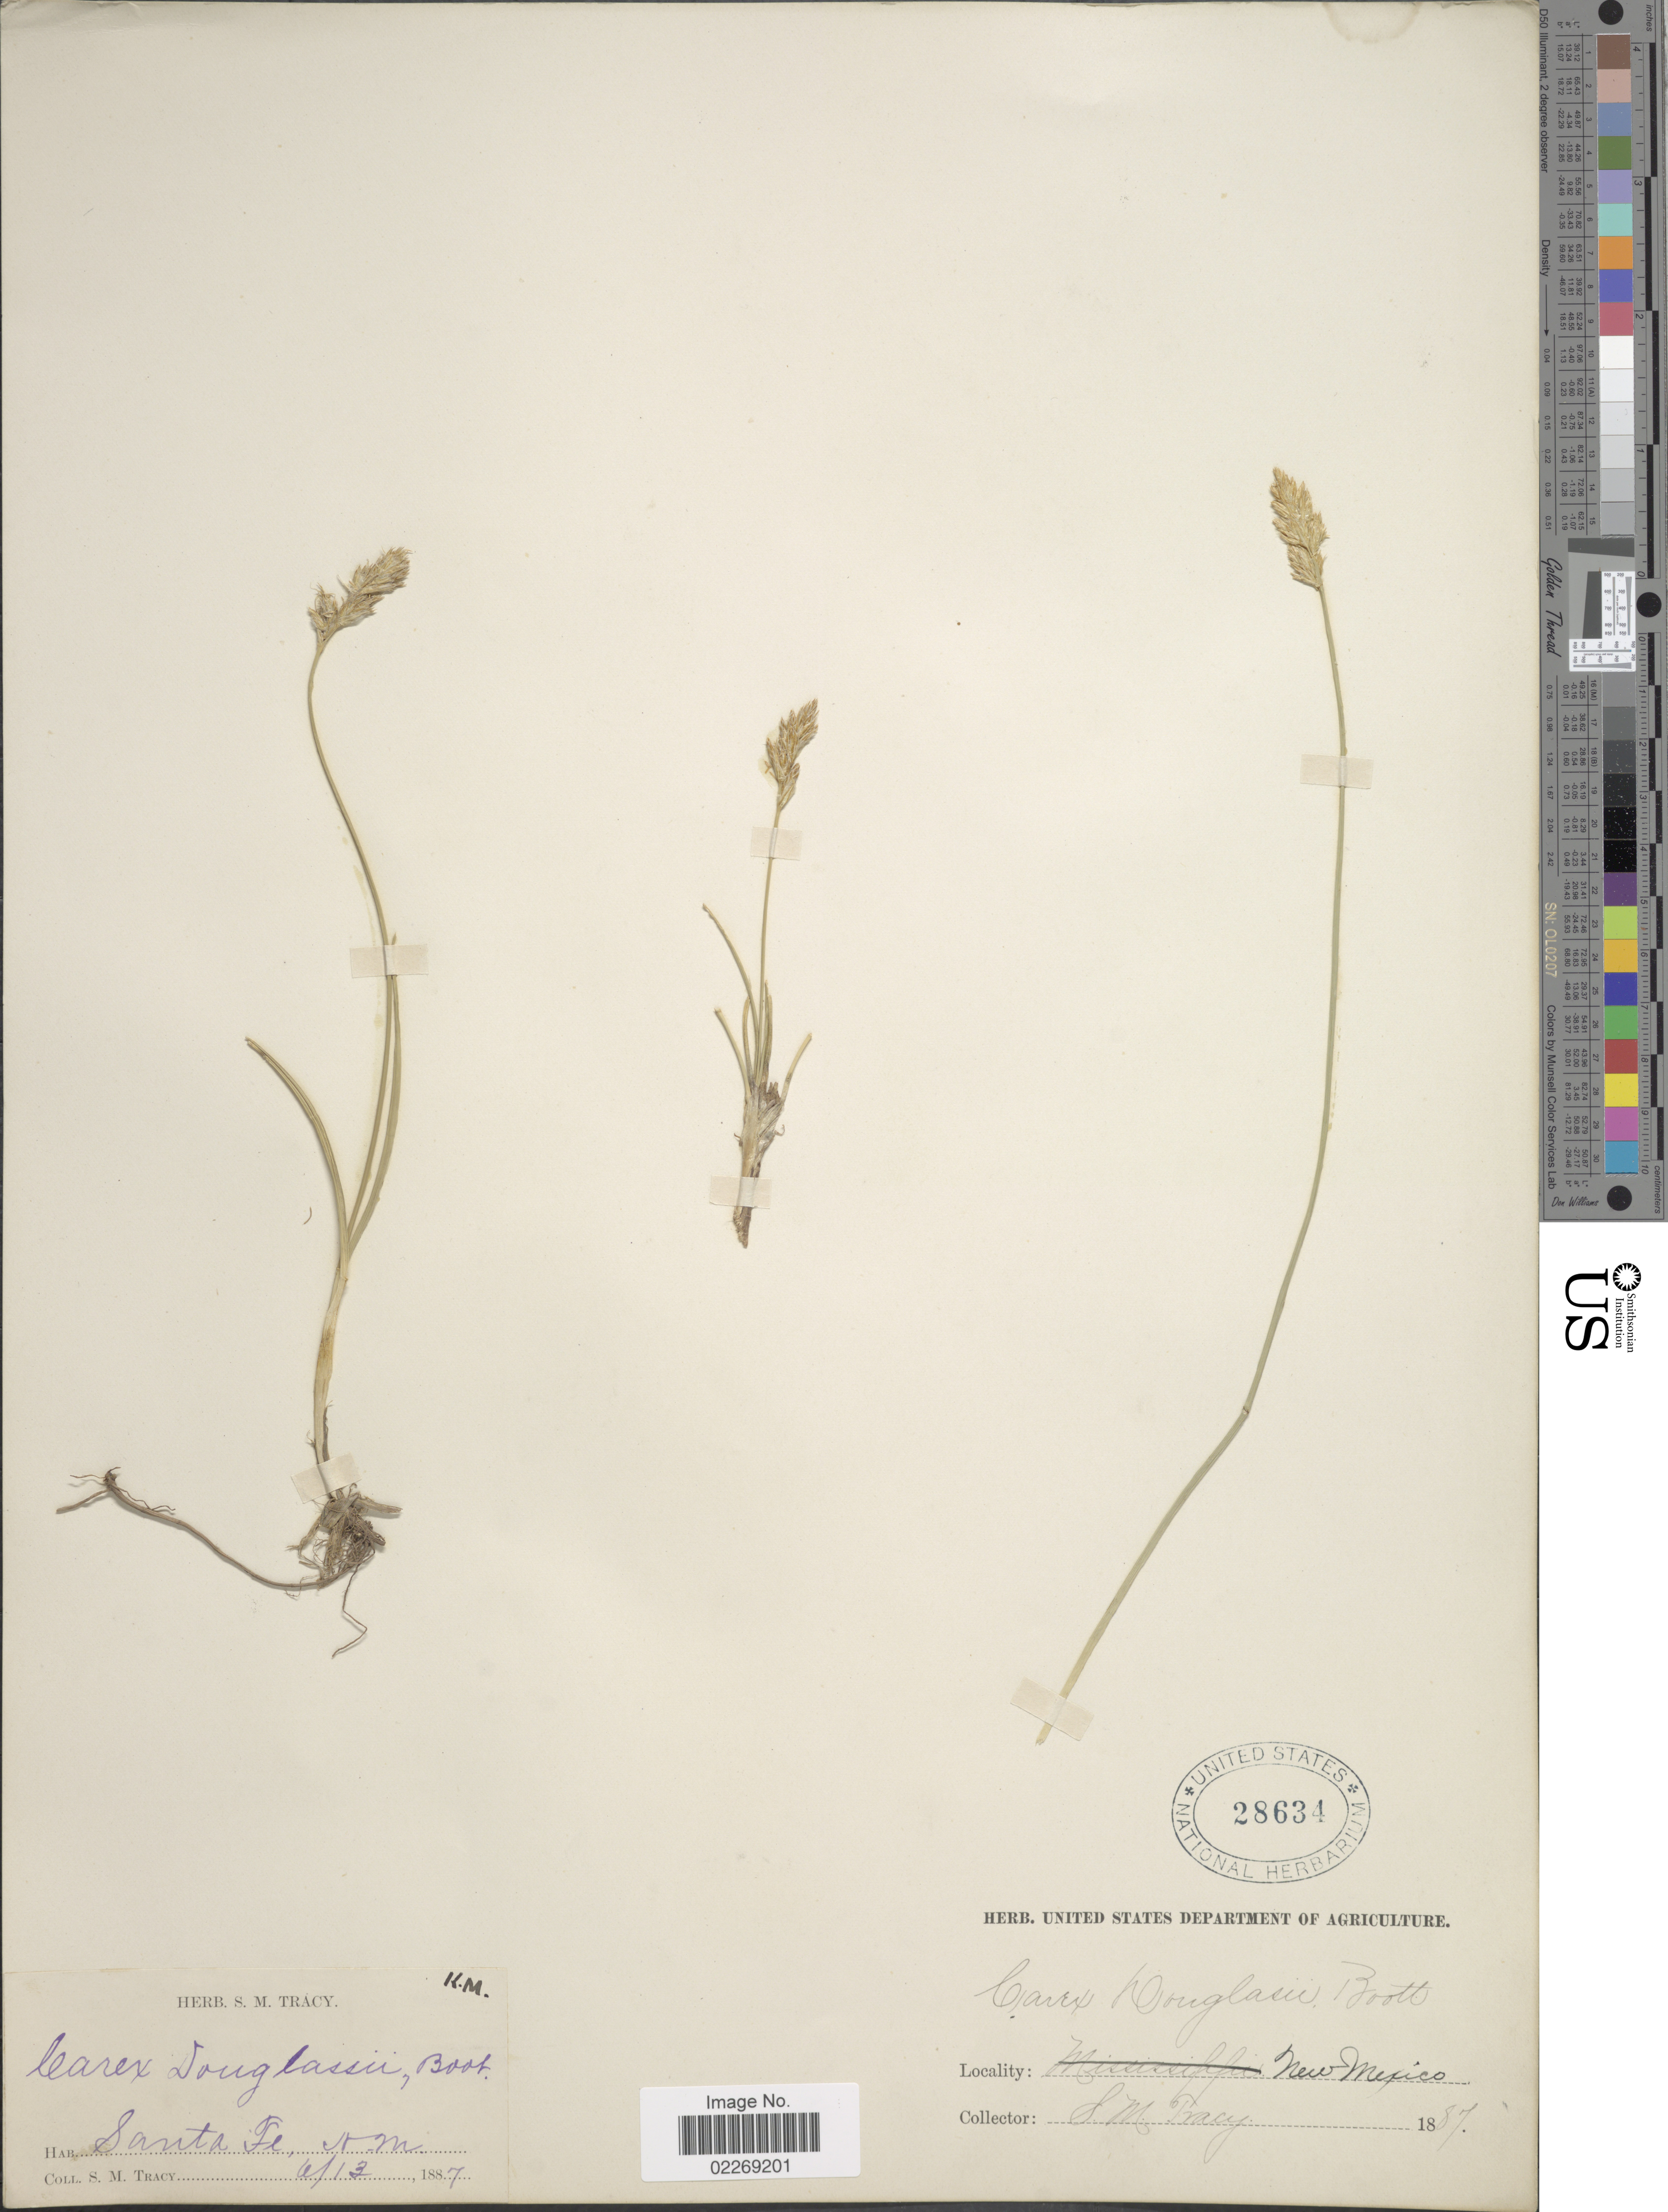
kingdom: Plantae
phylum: Tracheophyta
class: Liliopsida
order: Poales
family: Cyperaceae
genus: Carex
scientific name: Carex douglasii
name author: Boott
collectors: S. M. Tracy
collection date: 1887-06-13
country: United States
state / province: New Mexico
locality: Santa Fe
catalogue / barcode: US 28634